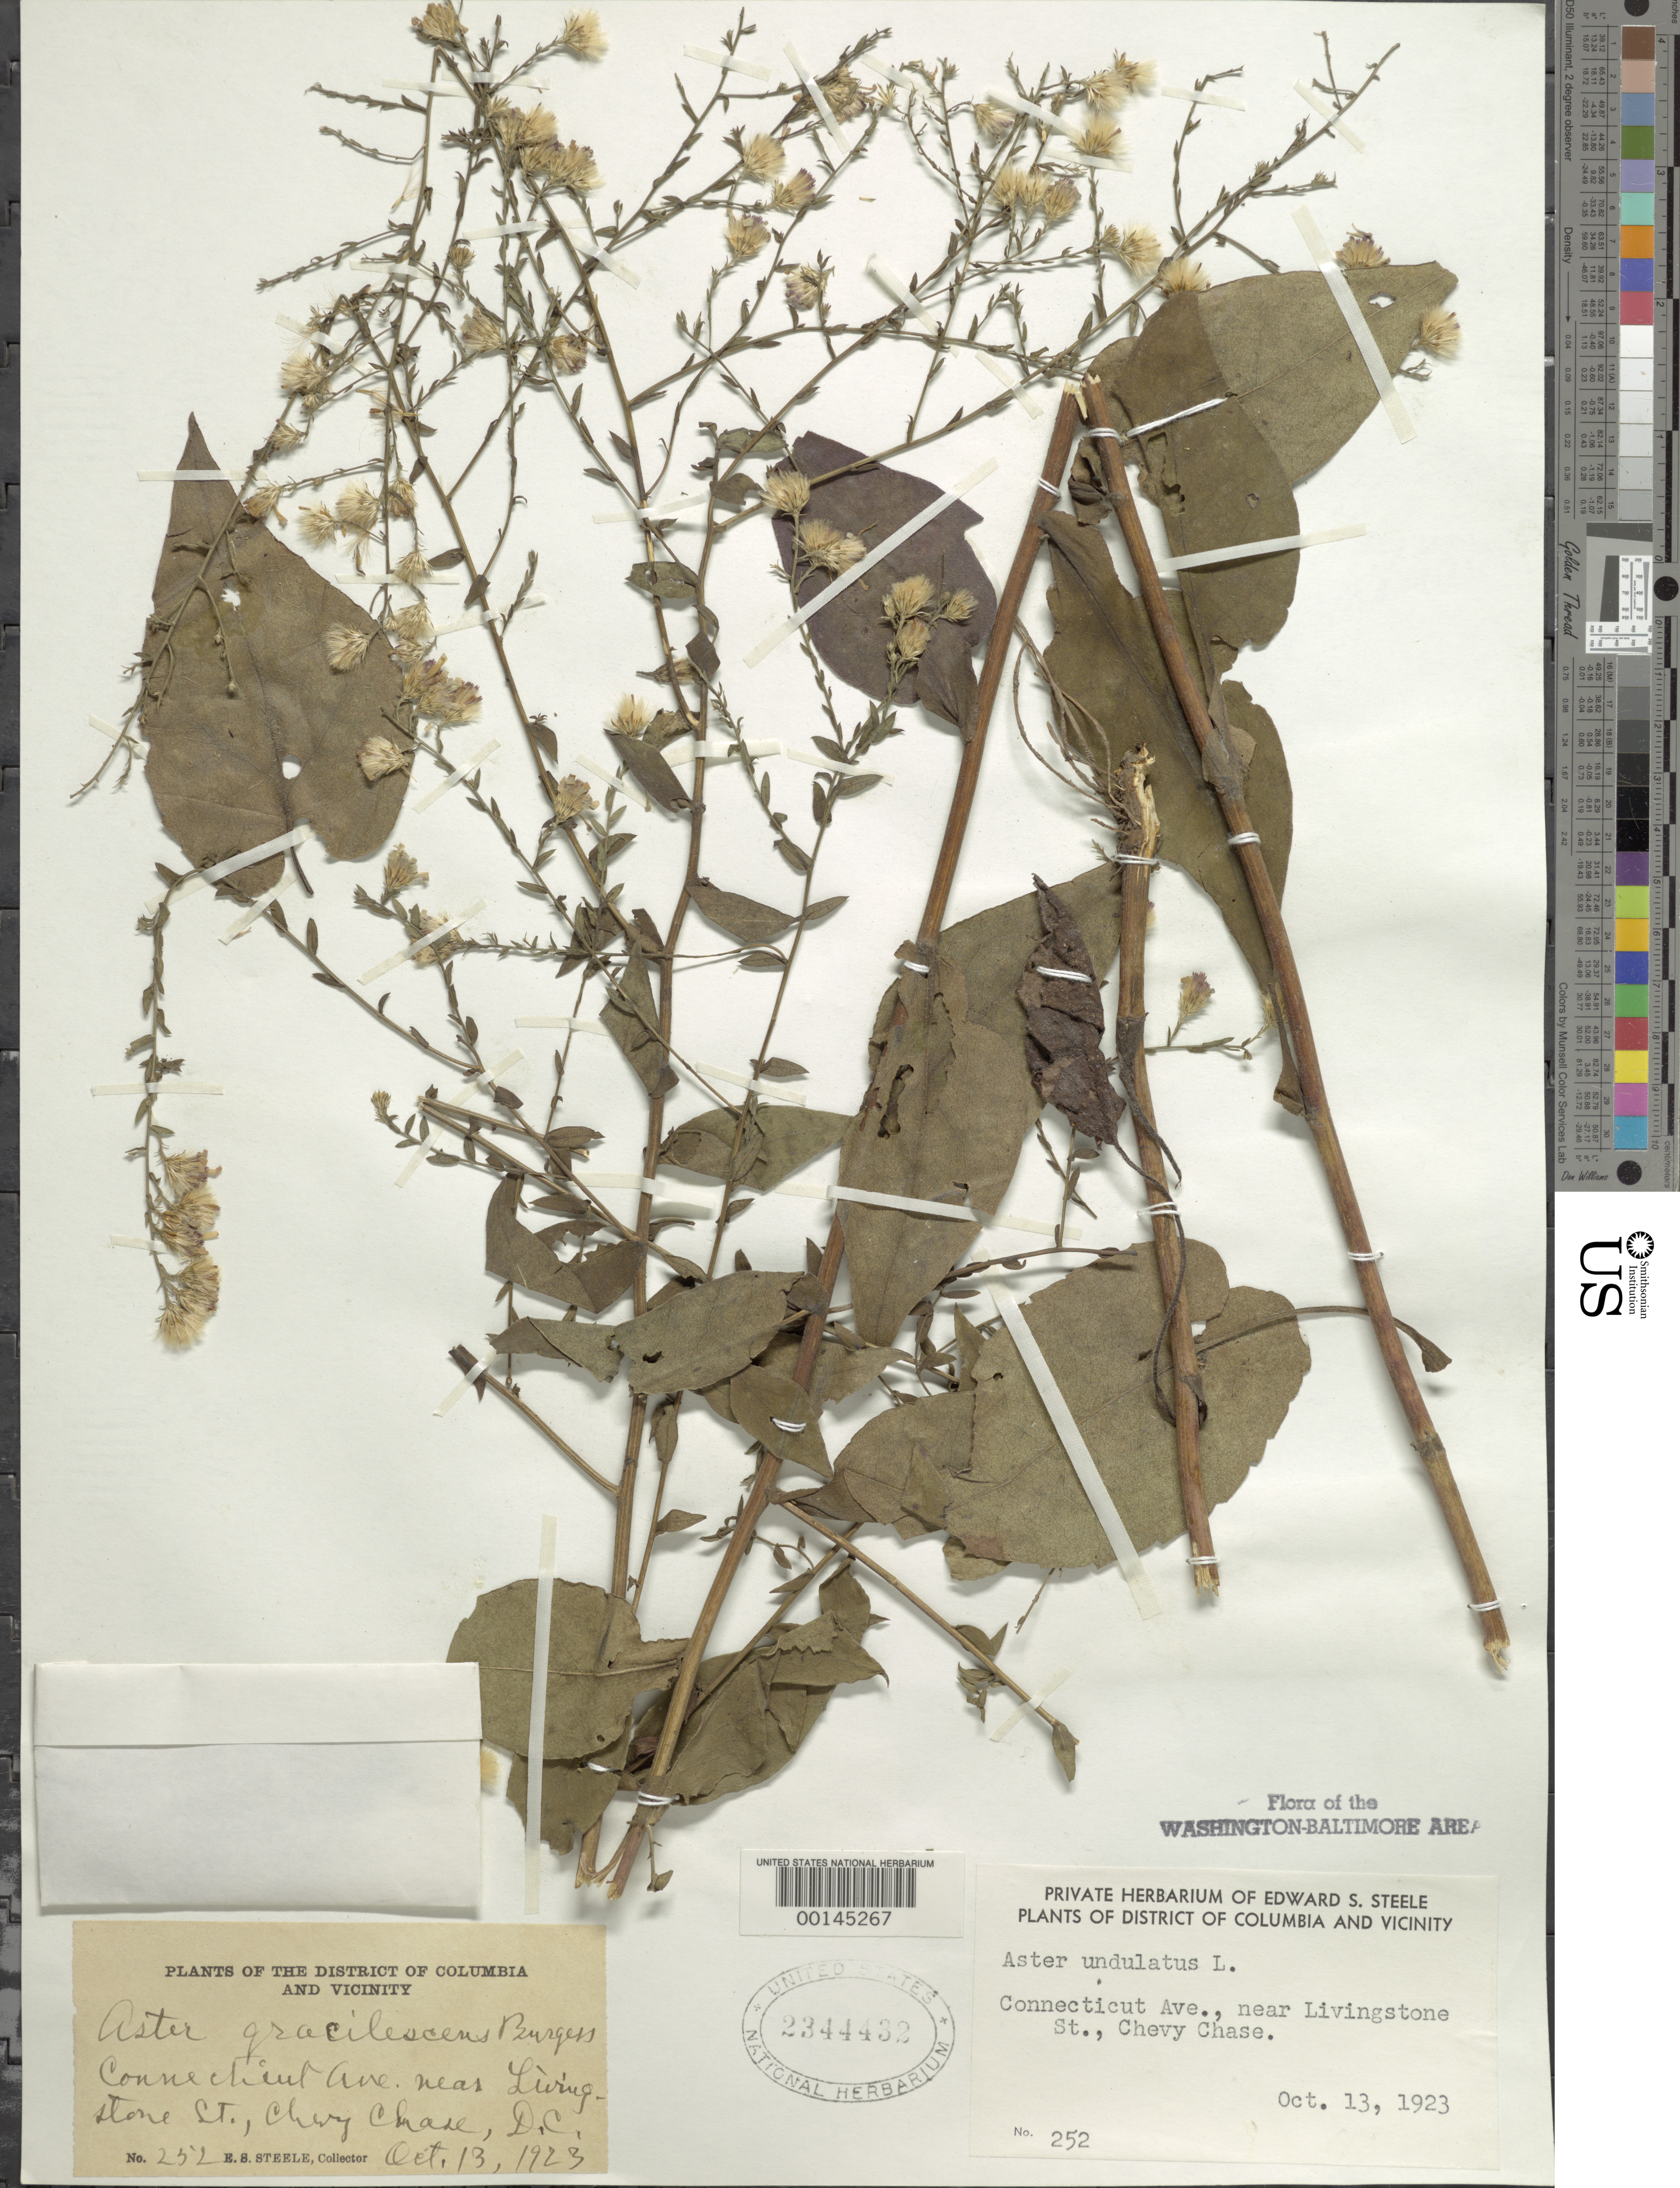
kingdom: Plantae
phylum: Tracheophyta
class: Magnoliopsida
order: Asterales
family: Asteraceae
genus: Symphyotrichum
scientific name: Symphyotrichum undulatum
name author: (L.) G.L. Nesom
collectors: E. C. Leonard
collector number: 252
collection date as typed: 13 Oct 1923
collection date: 1923-10-13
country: United States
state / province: District of Columbia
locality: Conn. Ave. near Livingstone St.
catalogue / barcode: US 2344432